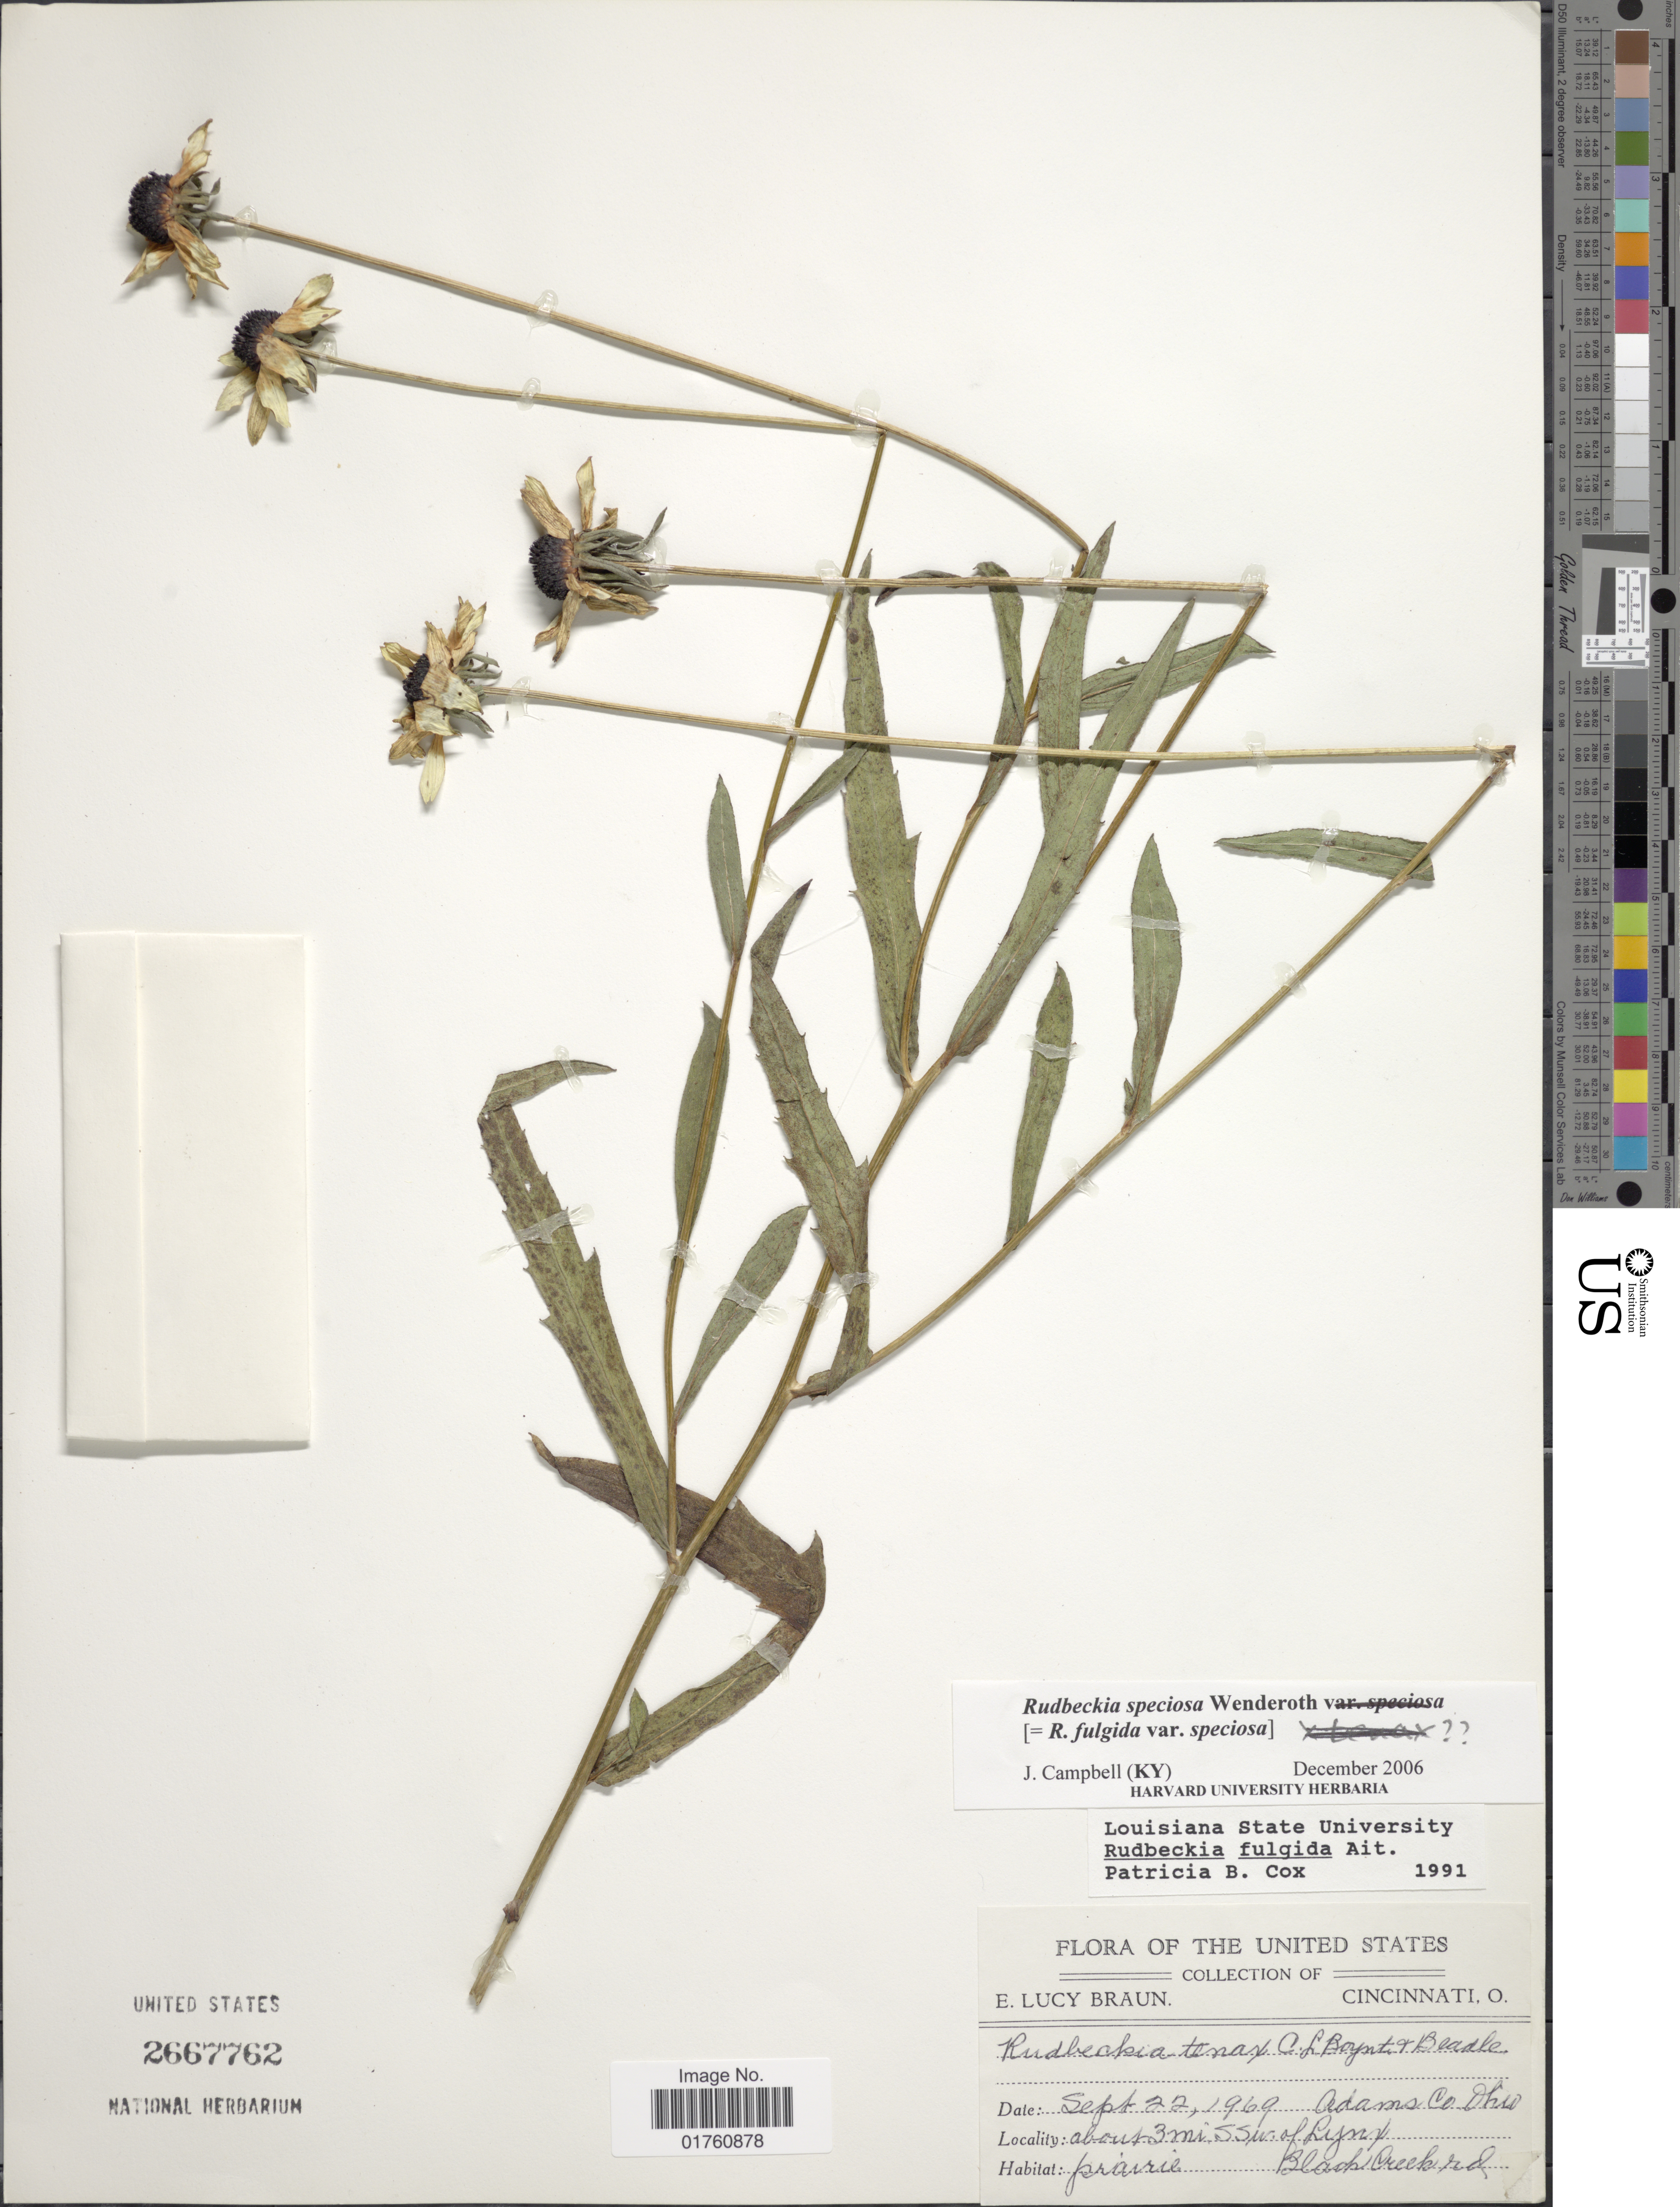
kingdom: Plantae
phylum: Tracheophyta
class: Magnoliopsida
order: Asterales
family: Asteraceae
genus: Rudbeckia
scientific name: Rudbeckia fulgida var. speciosa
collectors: E. L. Braun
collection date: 1969-09-22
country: United States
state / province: Ohio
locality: Adams Co. Ohio about 3 mi SSW of Lynx Black Creek rd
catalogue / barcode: US 2667762